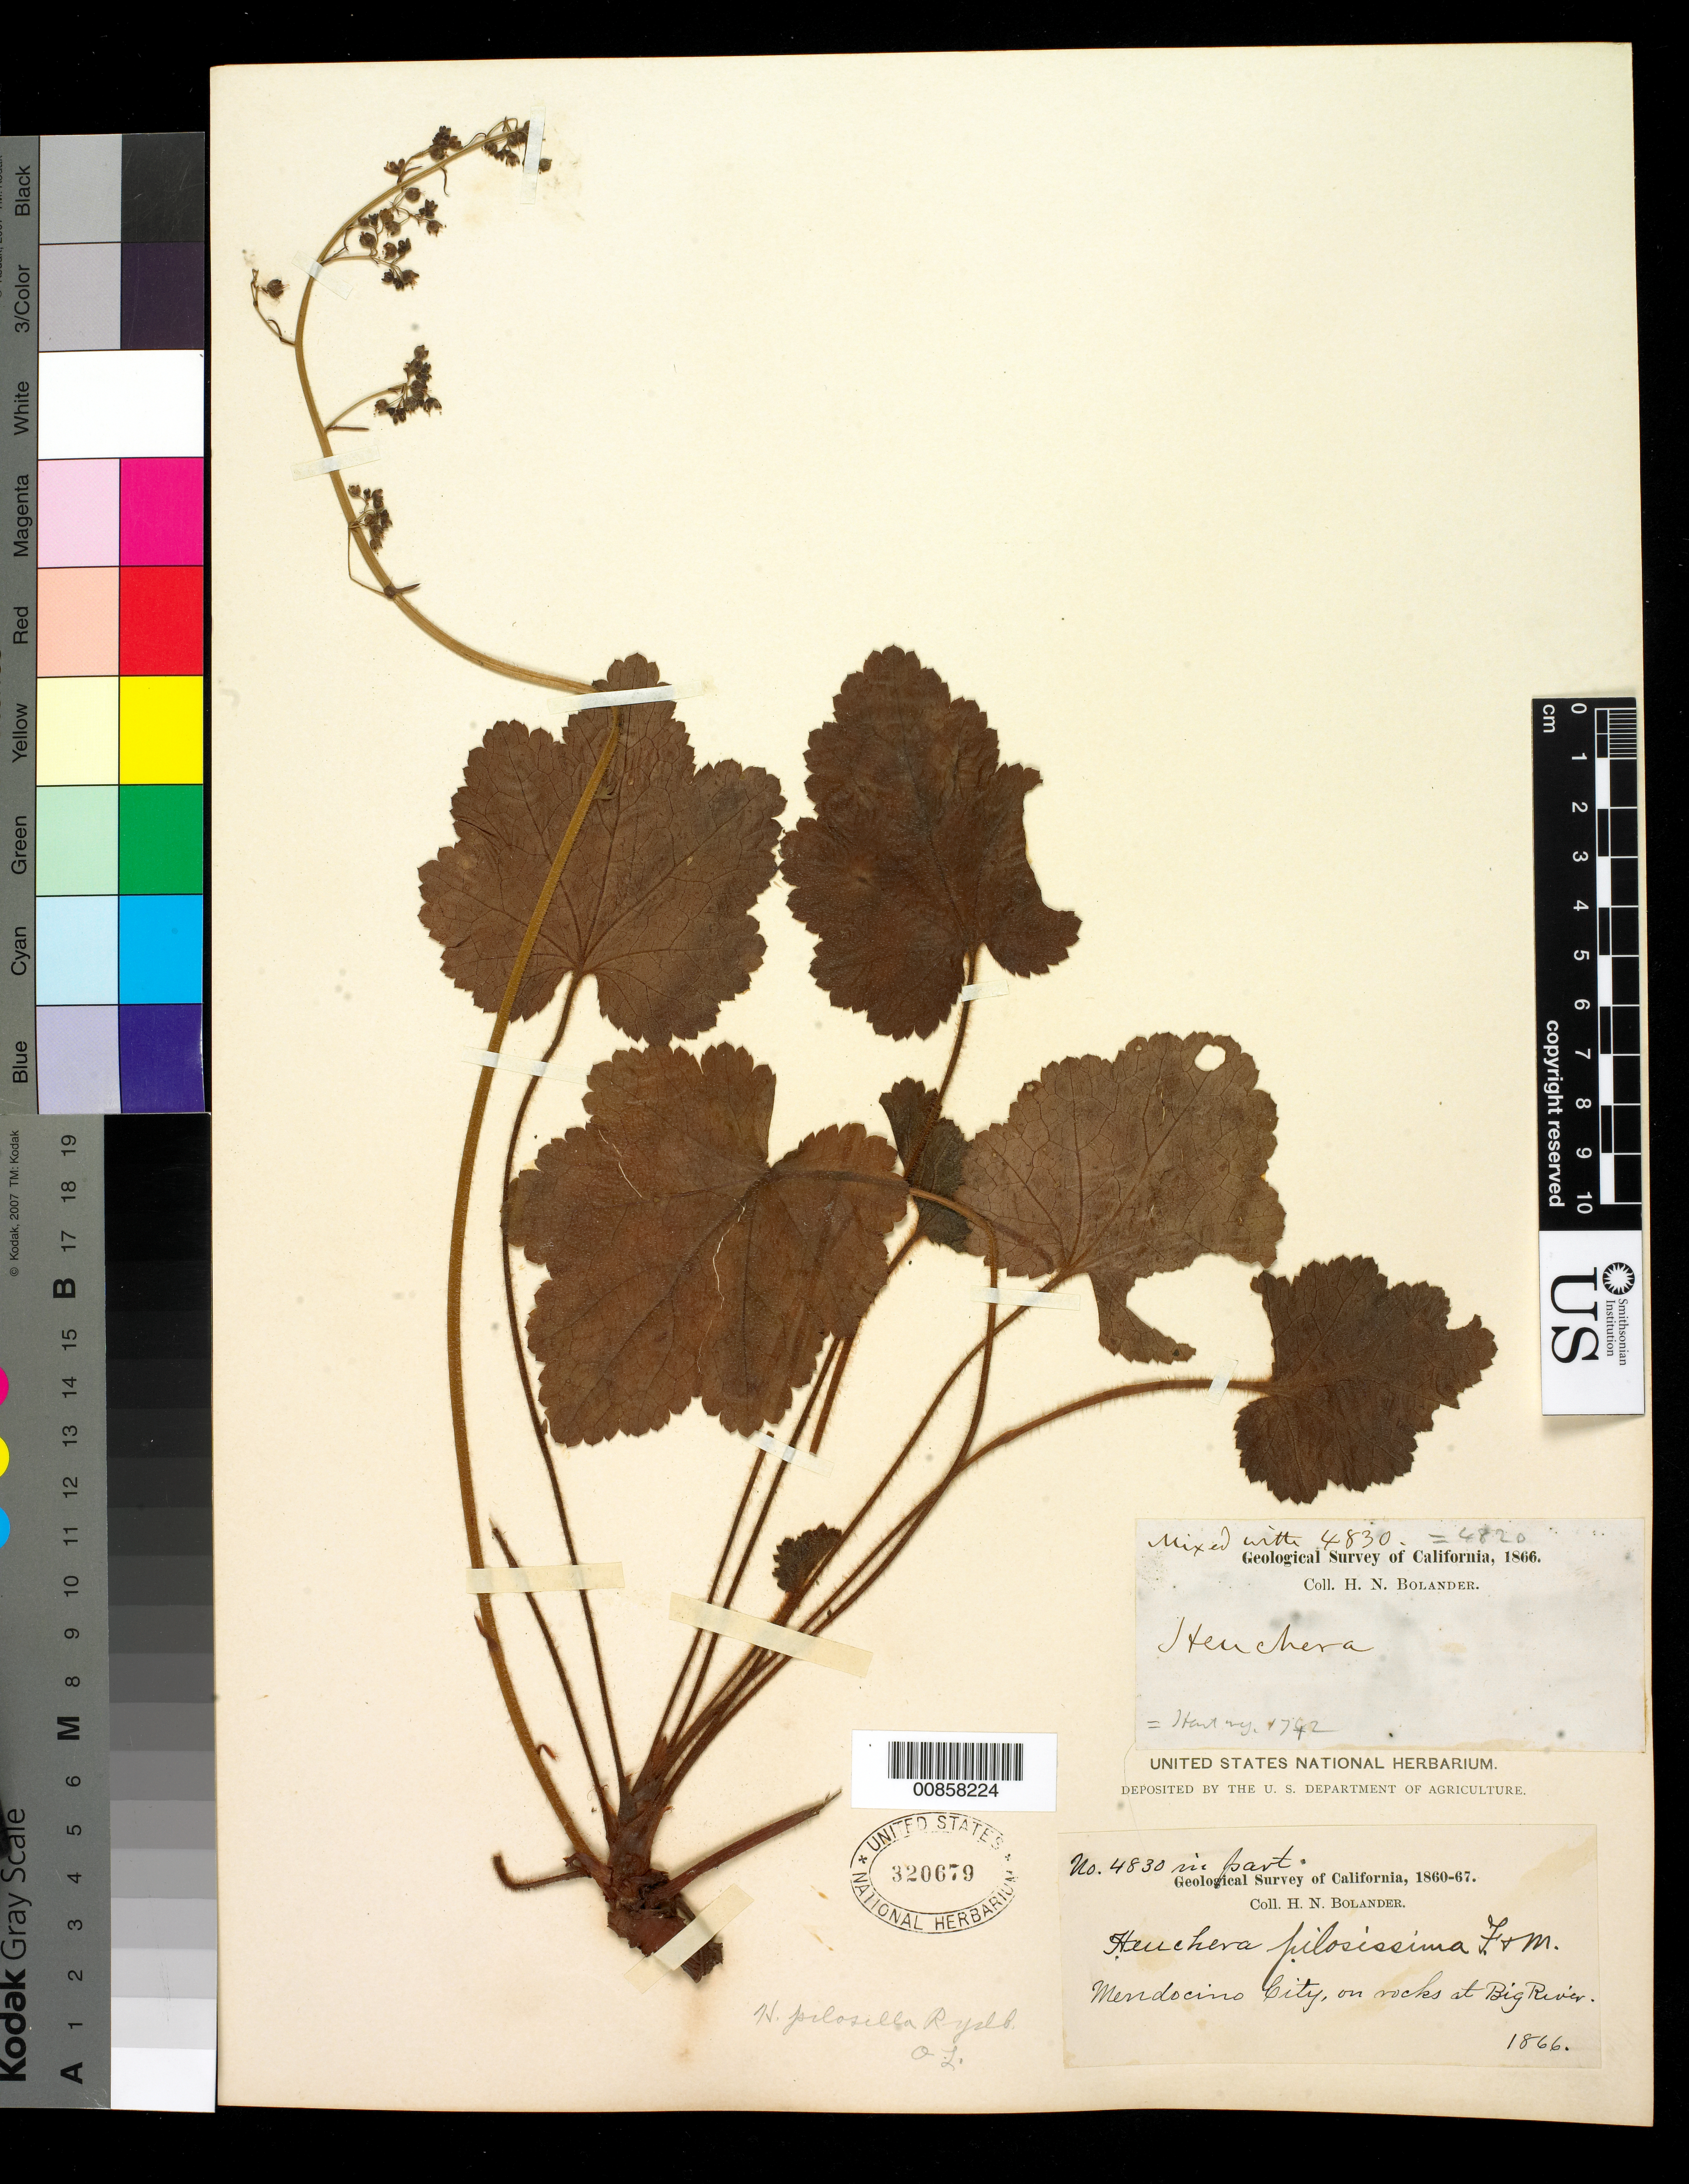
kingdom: Plantae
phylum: Tracheophyta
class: Magnoliopsida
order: Saxifragales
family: Saxifragaceae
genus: Heuchera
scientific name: Heuchera pilosissima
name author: Fisch. & C.A. Mey.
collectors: H. Bolander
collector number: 4830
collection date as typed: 1866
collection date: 1866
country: United States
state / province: California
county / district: Mendocino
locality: Mendocino City, on rocks at Big River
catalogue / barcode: US 320679